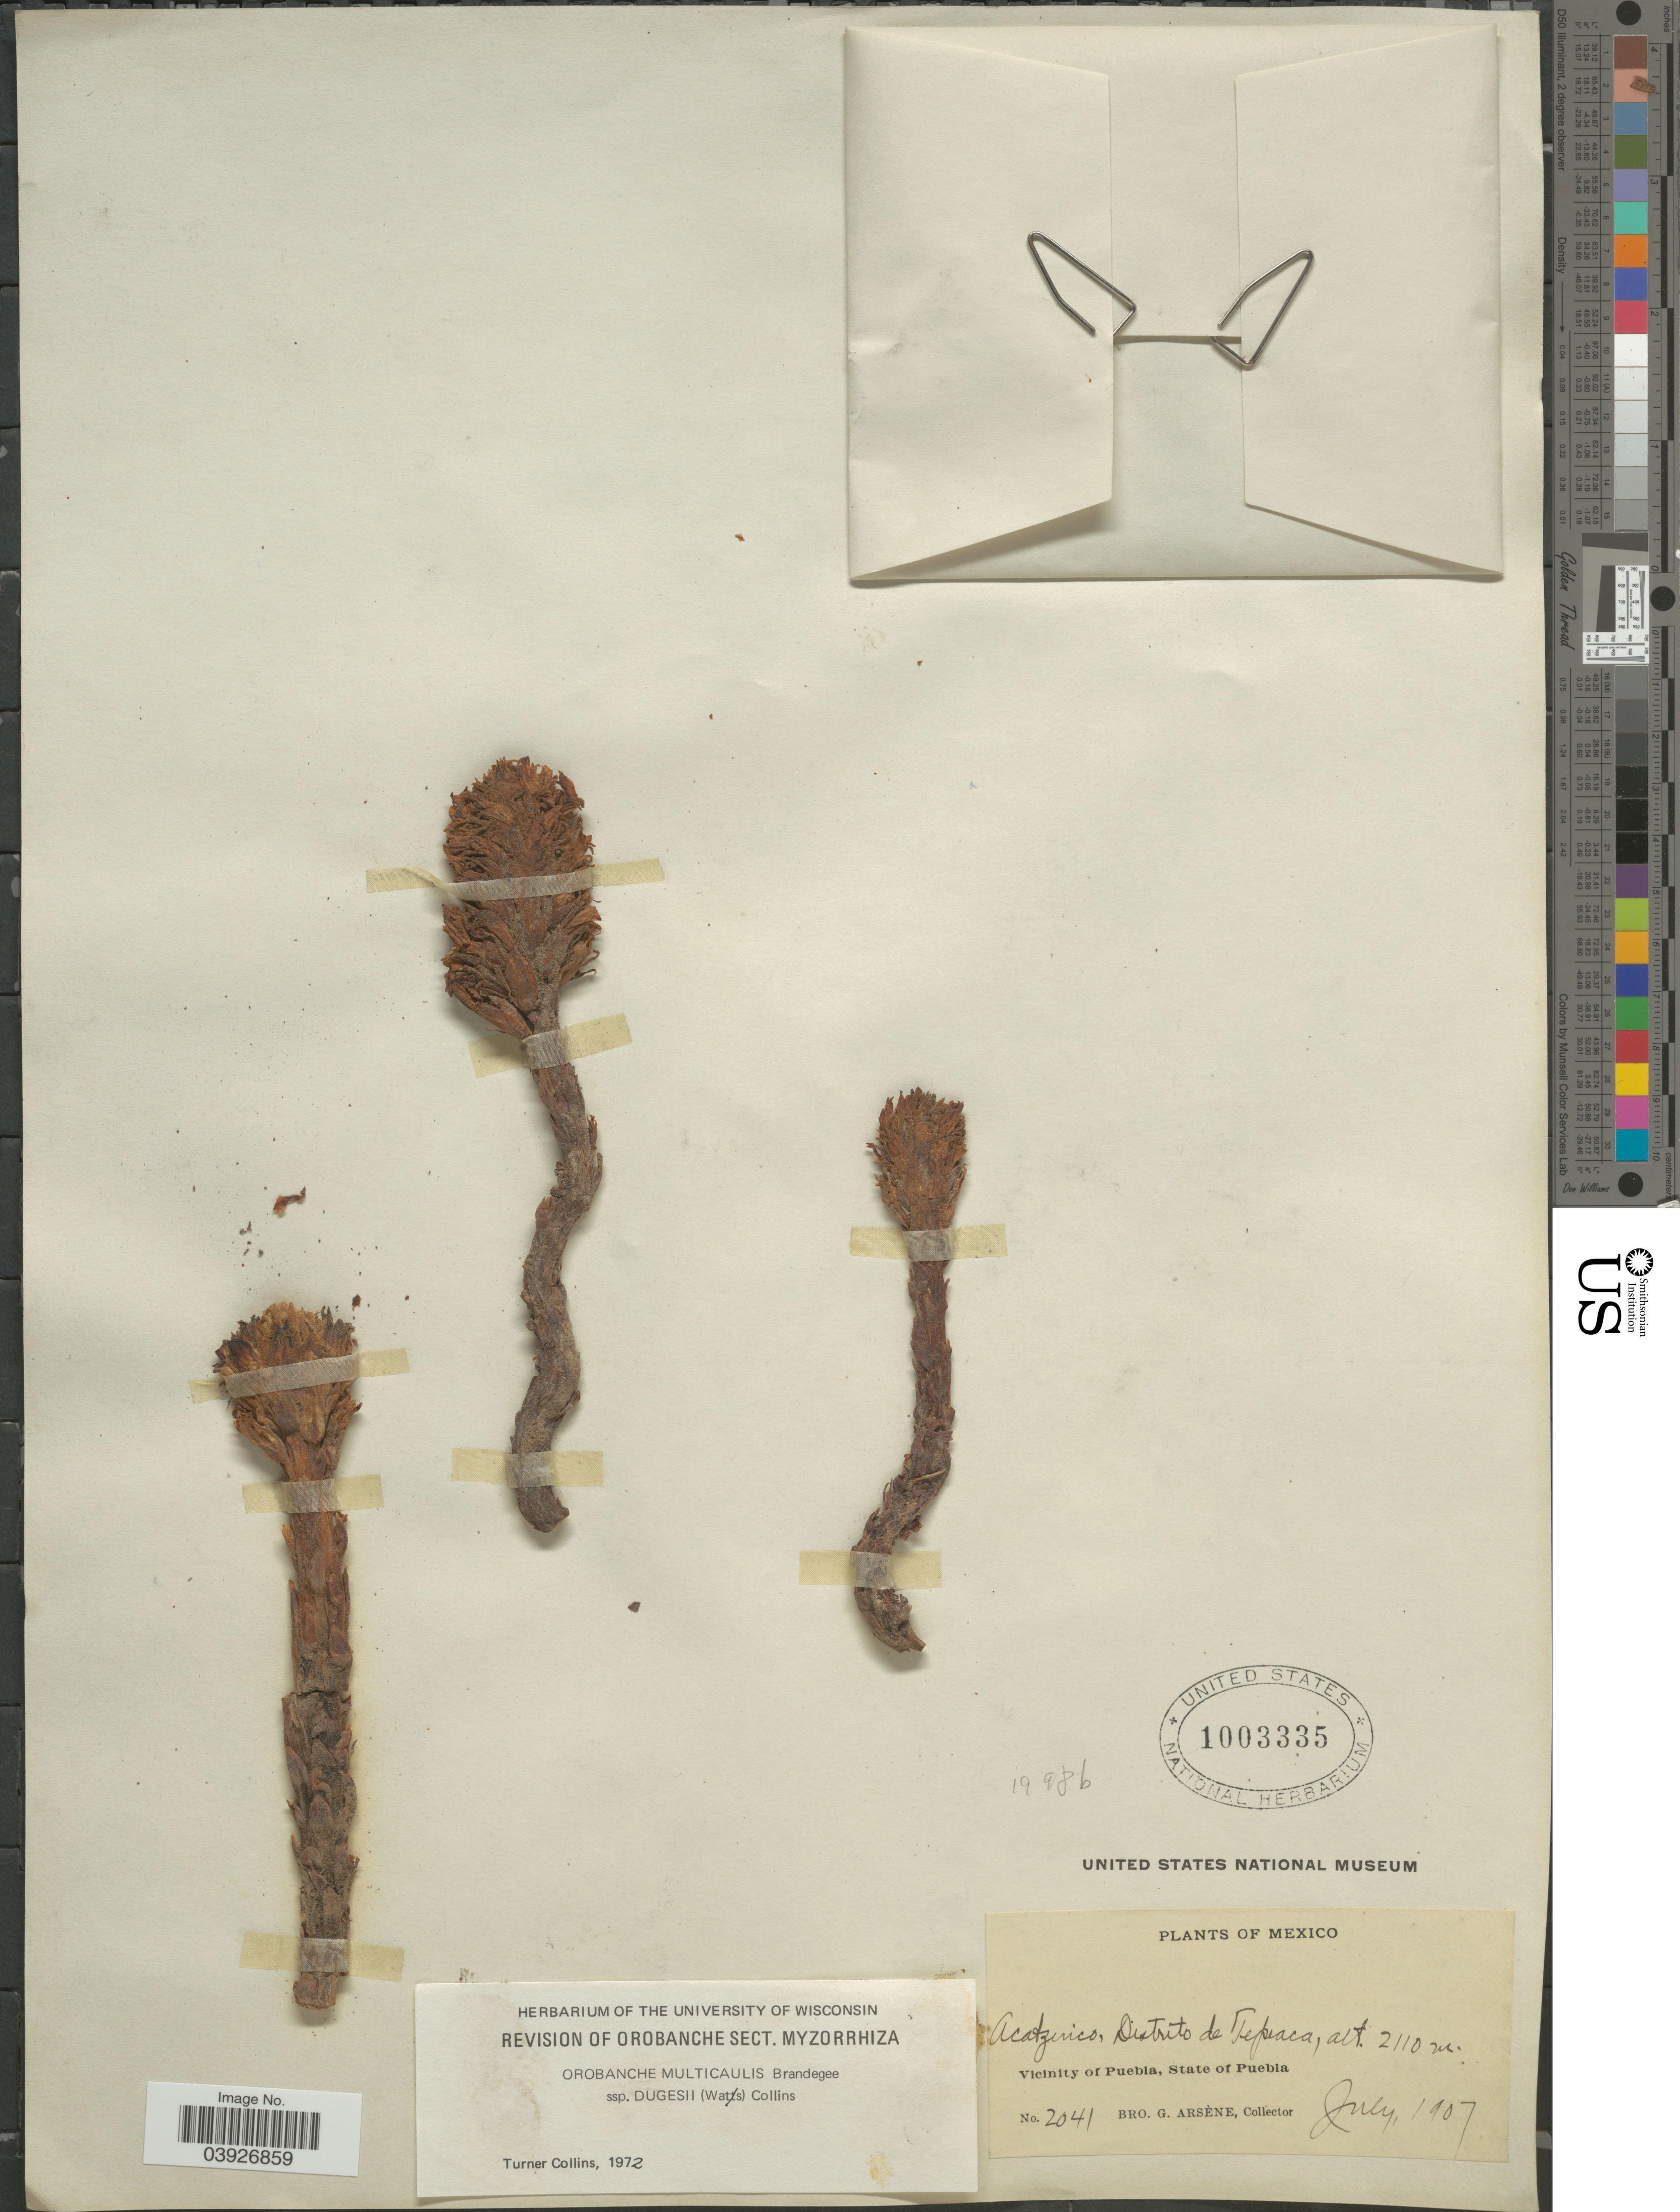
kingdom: Plantae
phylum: Tracheophyta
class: Magnoliopsida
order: Lamiales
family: Orobanchaceae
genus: Orobanche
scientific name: Orobanche dugesii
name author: (S. Watson) Munz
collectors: Bro. G. Arsène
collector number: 2041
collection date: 1907-07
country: Mexico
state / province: Puebla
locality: Acatzinco, Distrito de Tepeaca. Vicinity of Puebla.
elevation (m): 2110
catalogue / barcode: US 1003335